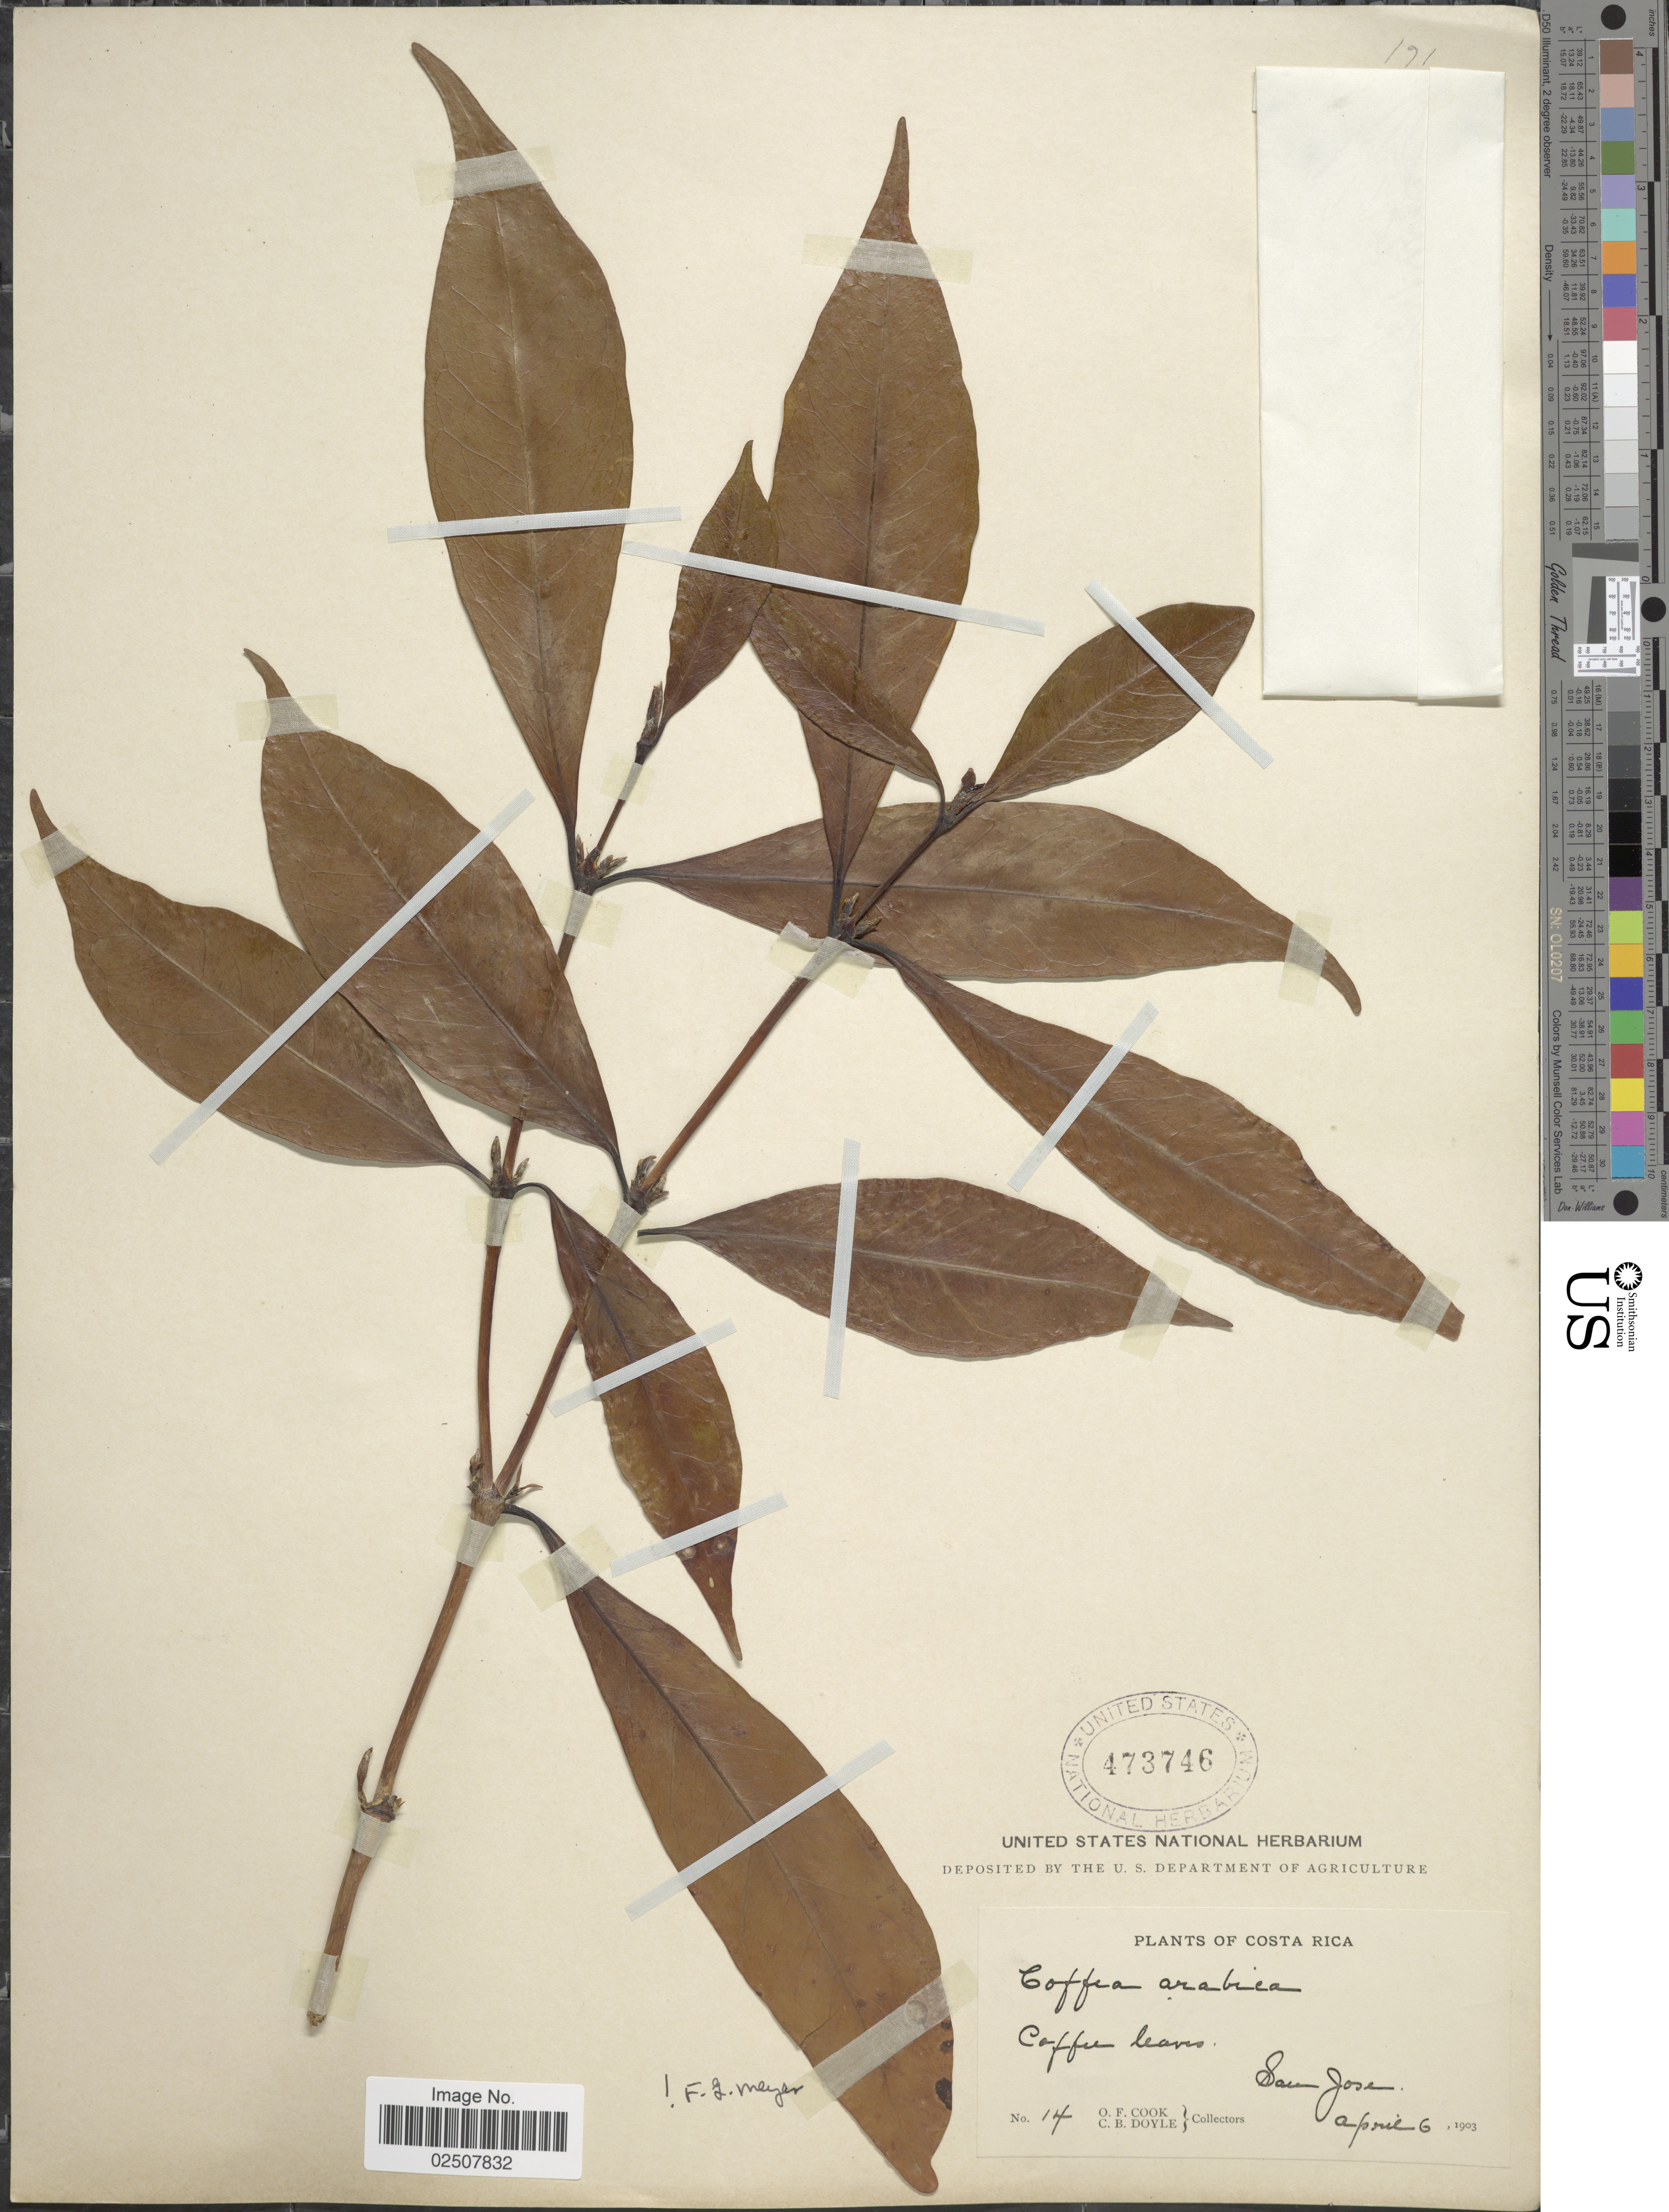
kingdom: Plantae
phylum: Tracheophyta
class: Magnoliopsida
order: Gentianales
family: Rubiaceae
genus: Coffea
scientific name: Coffea arabica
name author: L.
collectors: O. F. Cook & C. Doyle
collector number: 14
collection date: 1903-04-06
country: Costa Rica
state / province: San José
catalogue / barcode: US 473746